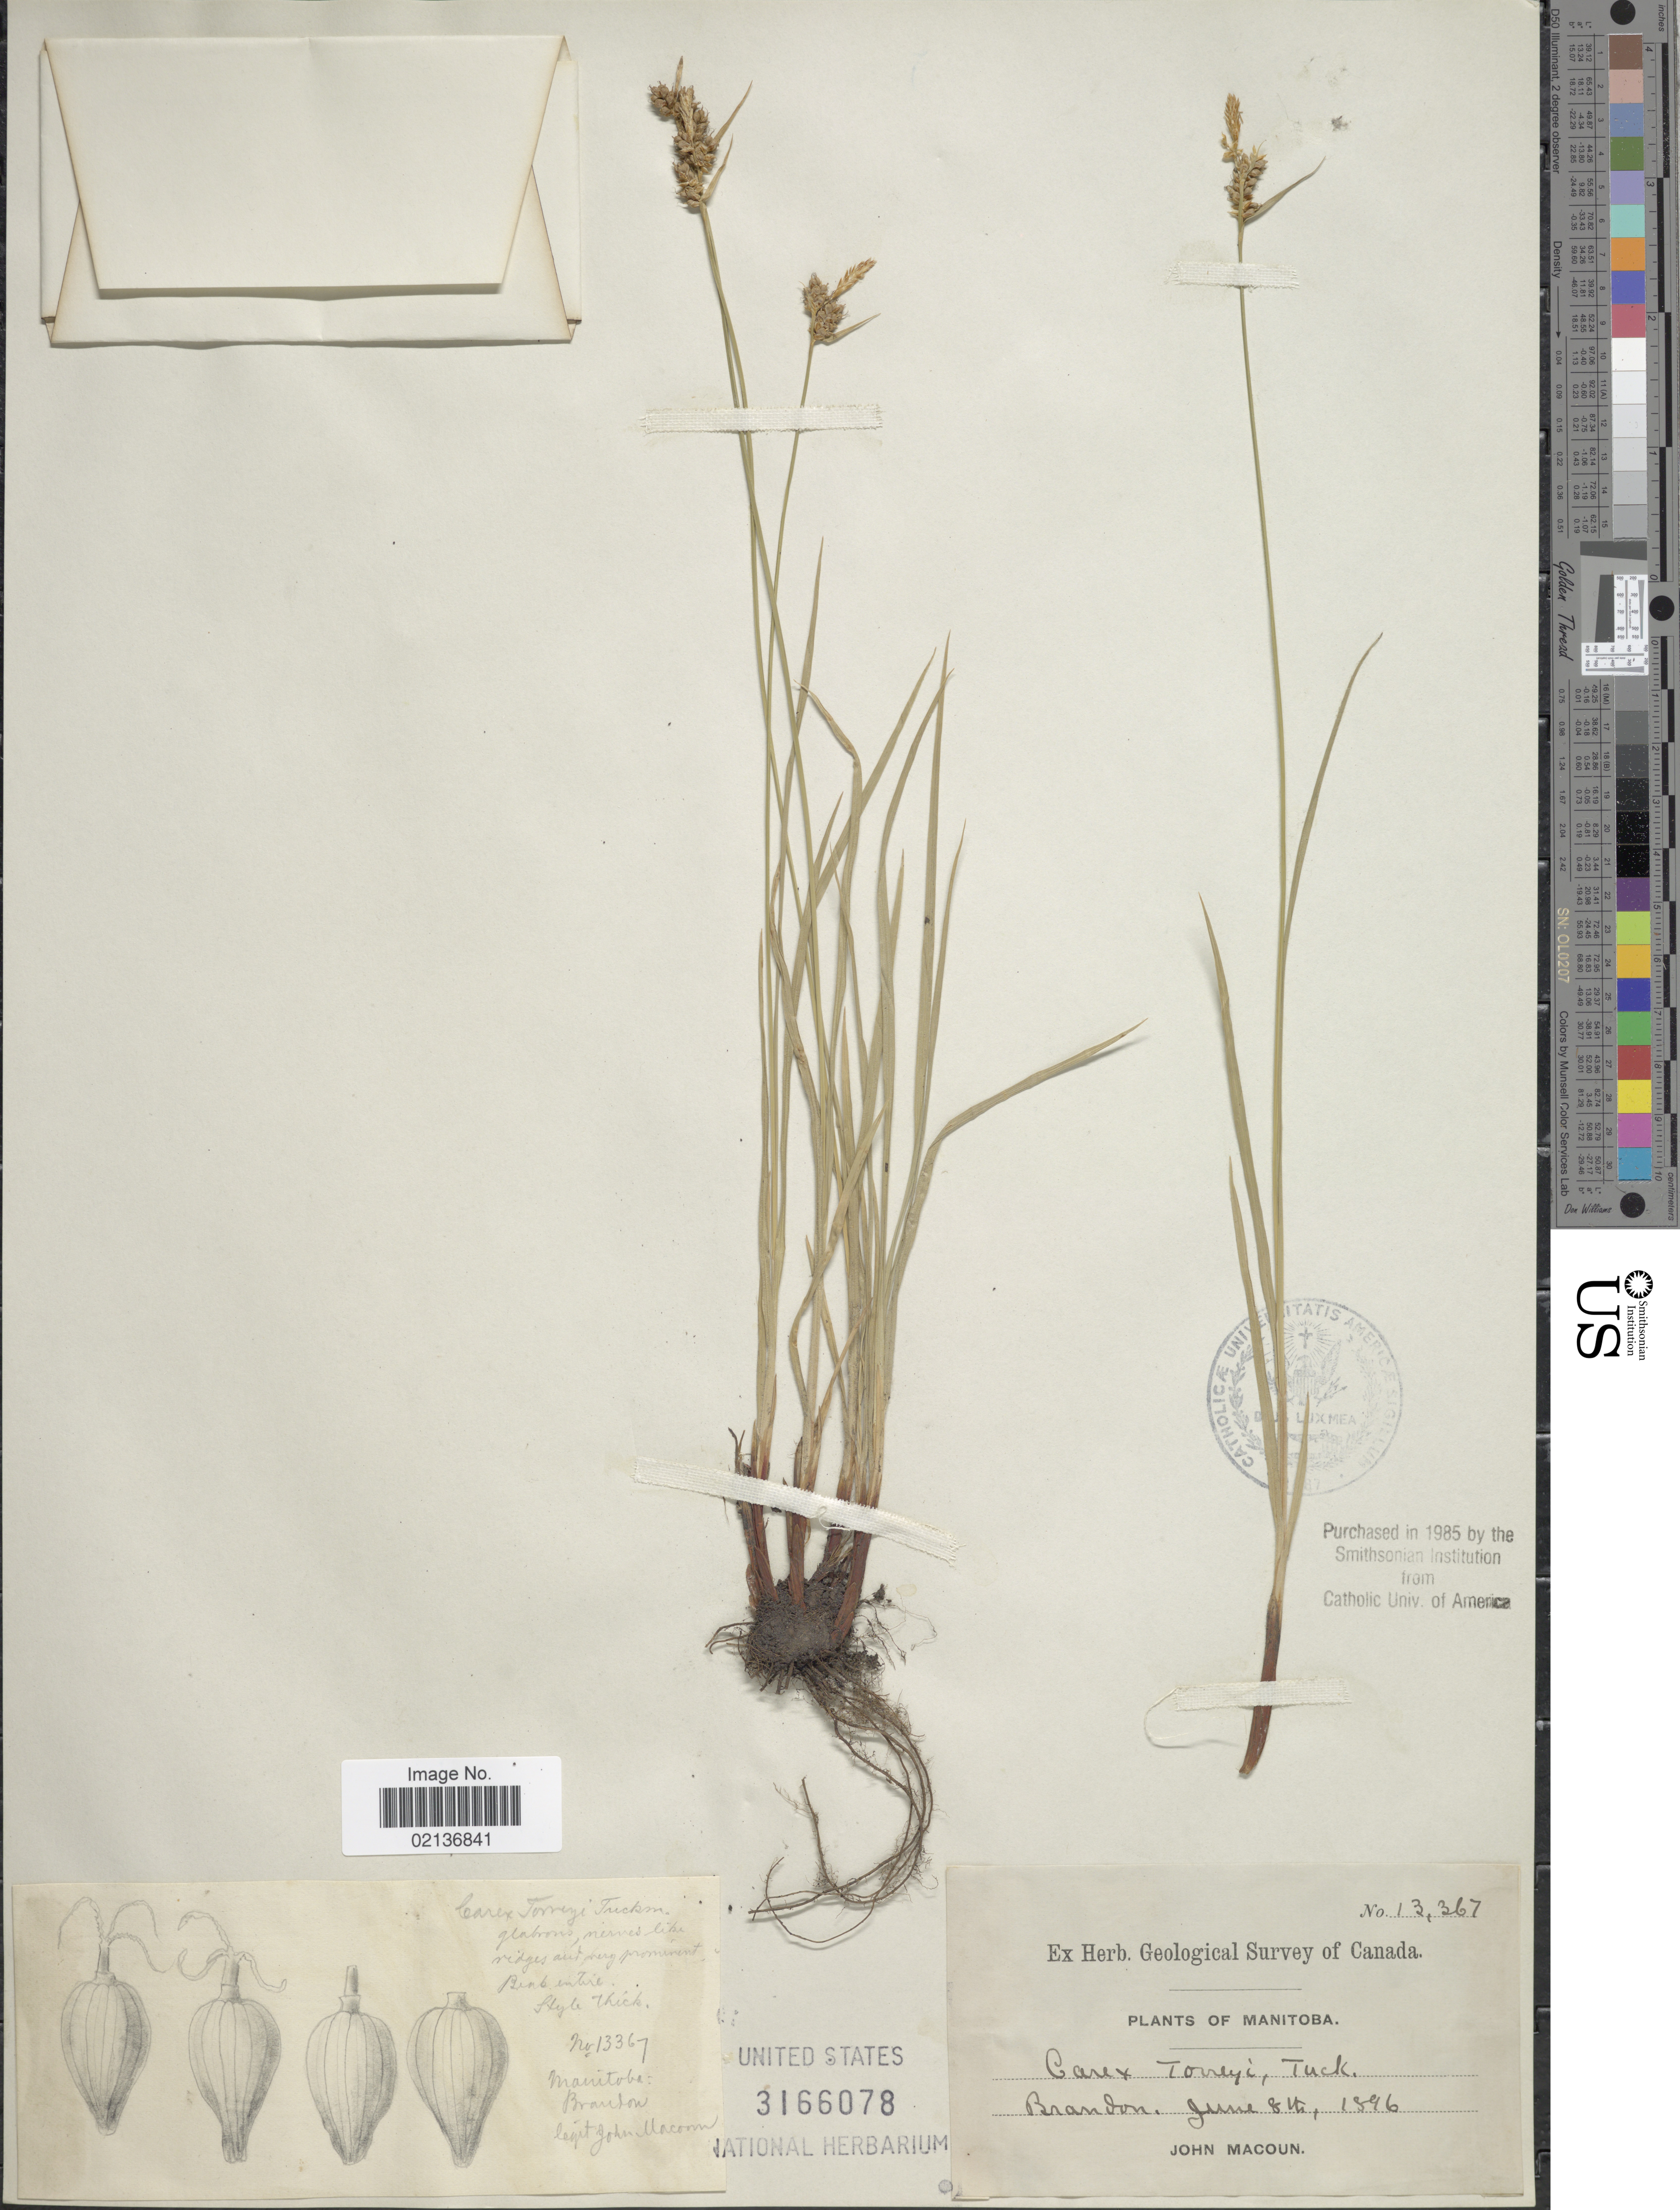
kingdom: Plantae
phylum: Tracheophyta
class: Liliopsida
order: Poales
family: Cyperaceae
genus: Carex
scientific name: Carex torreyi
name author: Tuck.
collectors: J. Macoun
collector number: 13367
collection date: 1896-06-08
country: Canada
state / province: Manitoba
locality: Brandon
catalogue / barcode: US 3166078